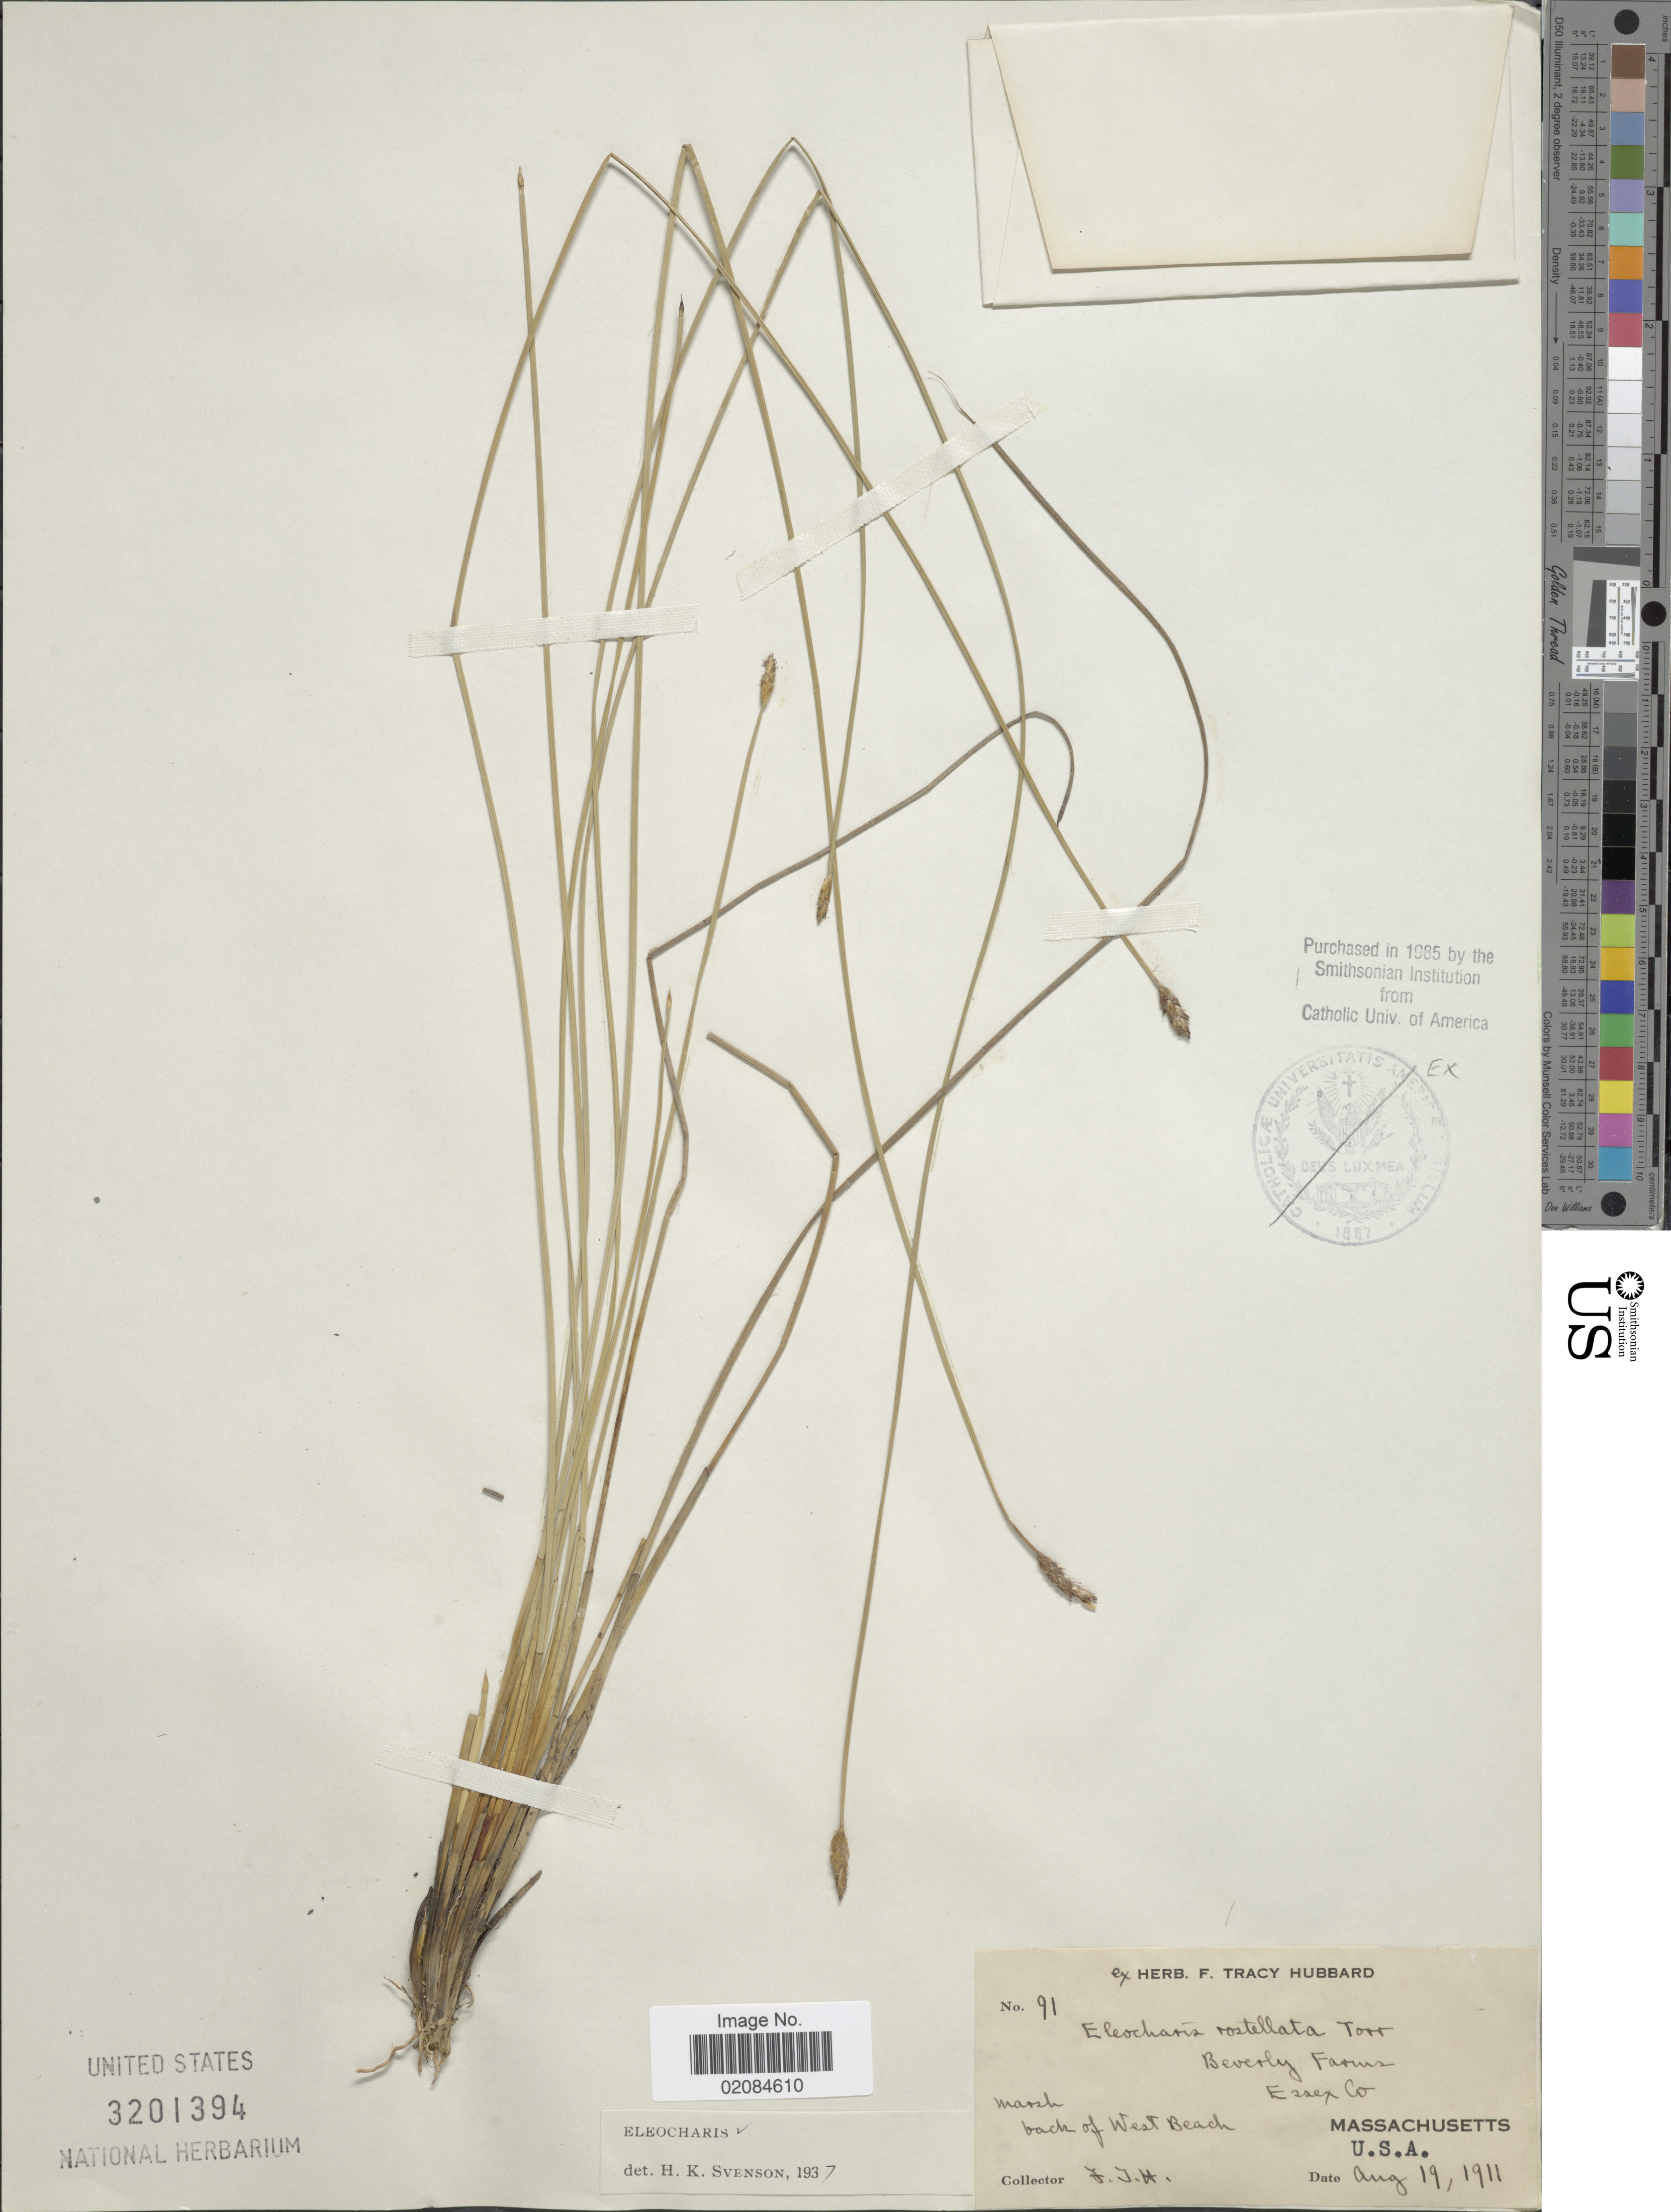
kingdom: Plantae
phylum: Tracheophyta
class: Liliopsida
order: Poales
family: Cyperaceae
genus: Eleocharis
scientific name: Eleocharis rostellata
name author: (Torr.) Torr.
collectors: F. T. Hubbard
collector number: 91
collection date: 1911-08-19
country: United States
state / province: Massachusetts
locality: Beverly Farms, Essex Co. back of West Beach, U.S.A.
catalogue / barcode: US 3201394